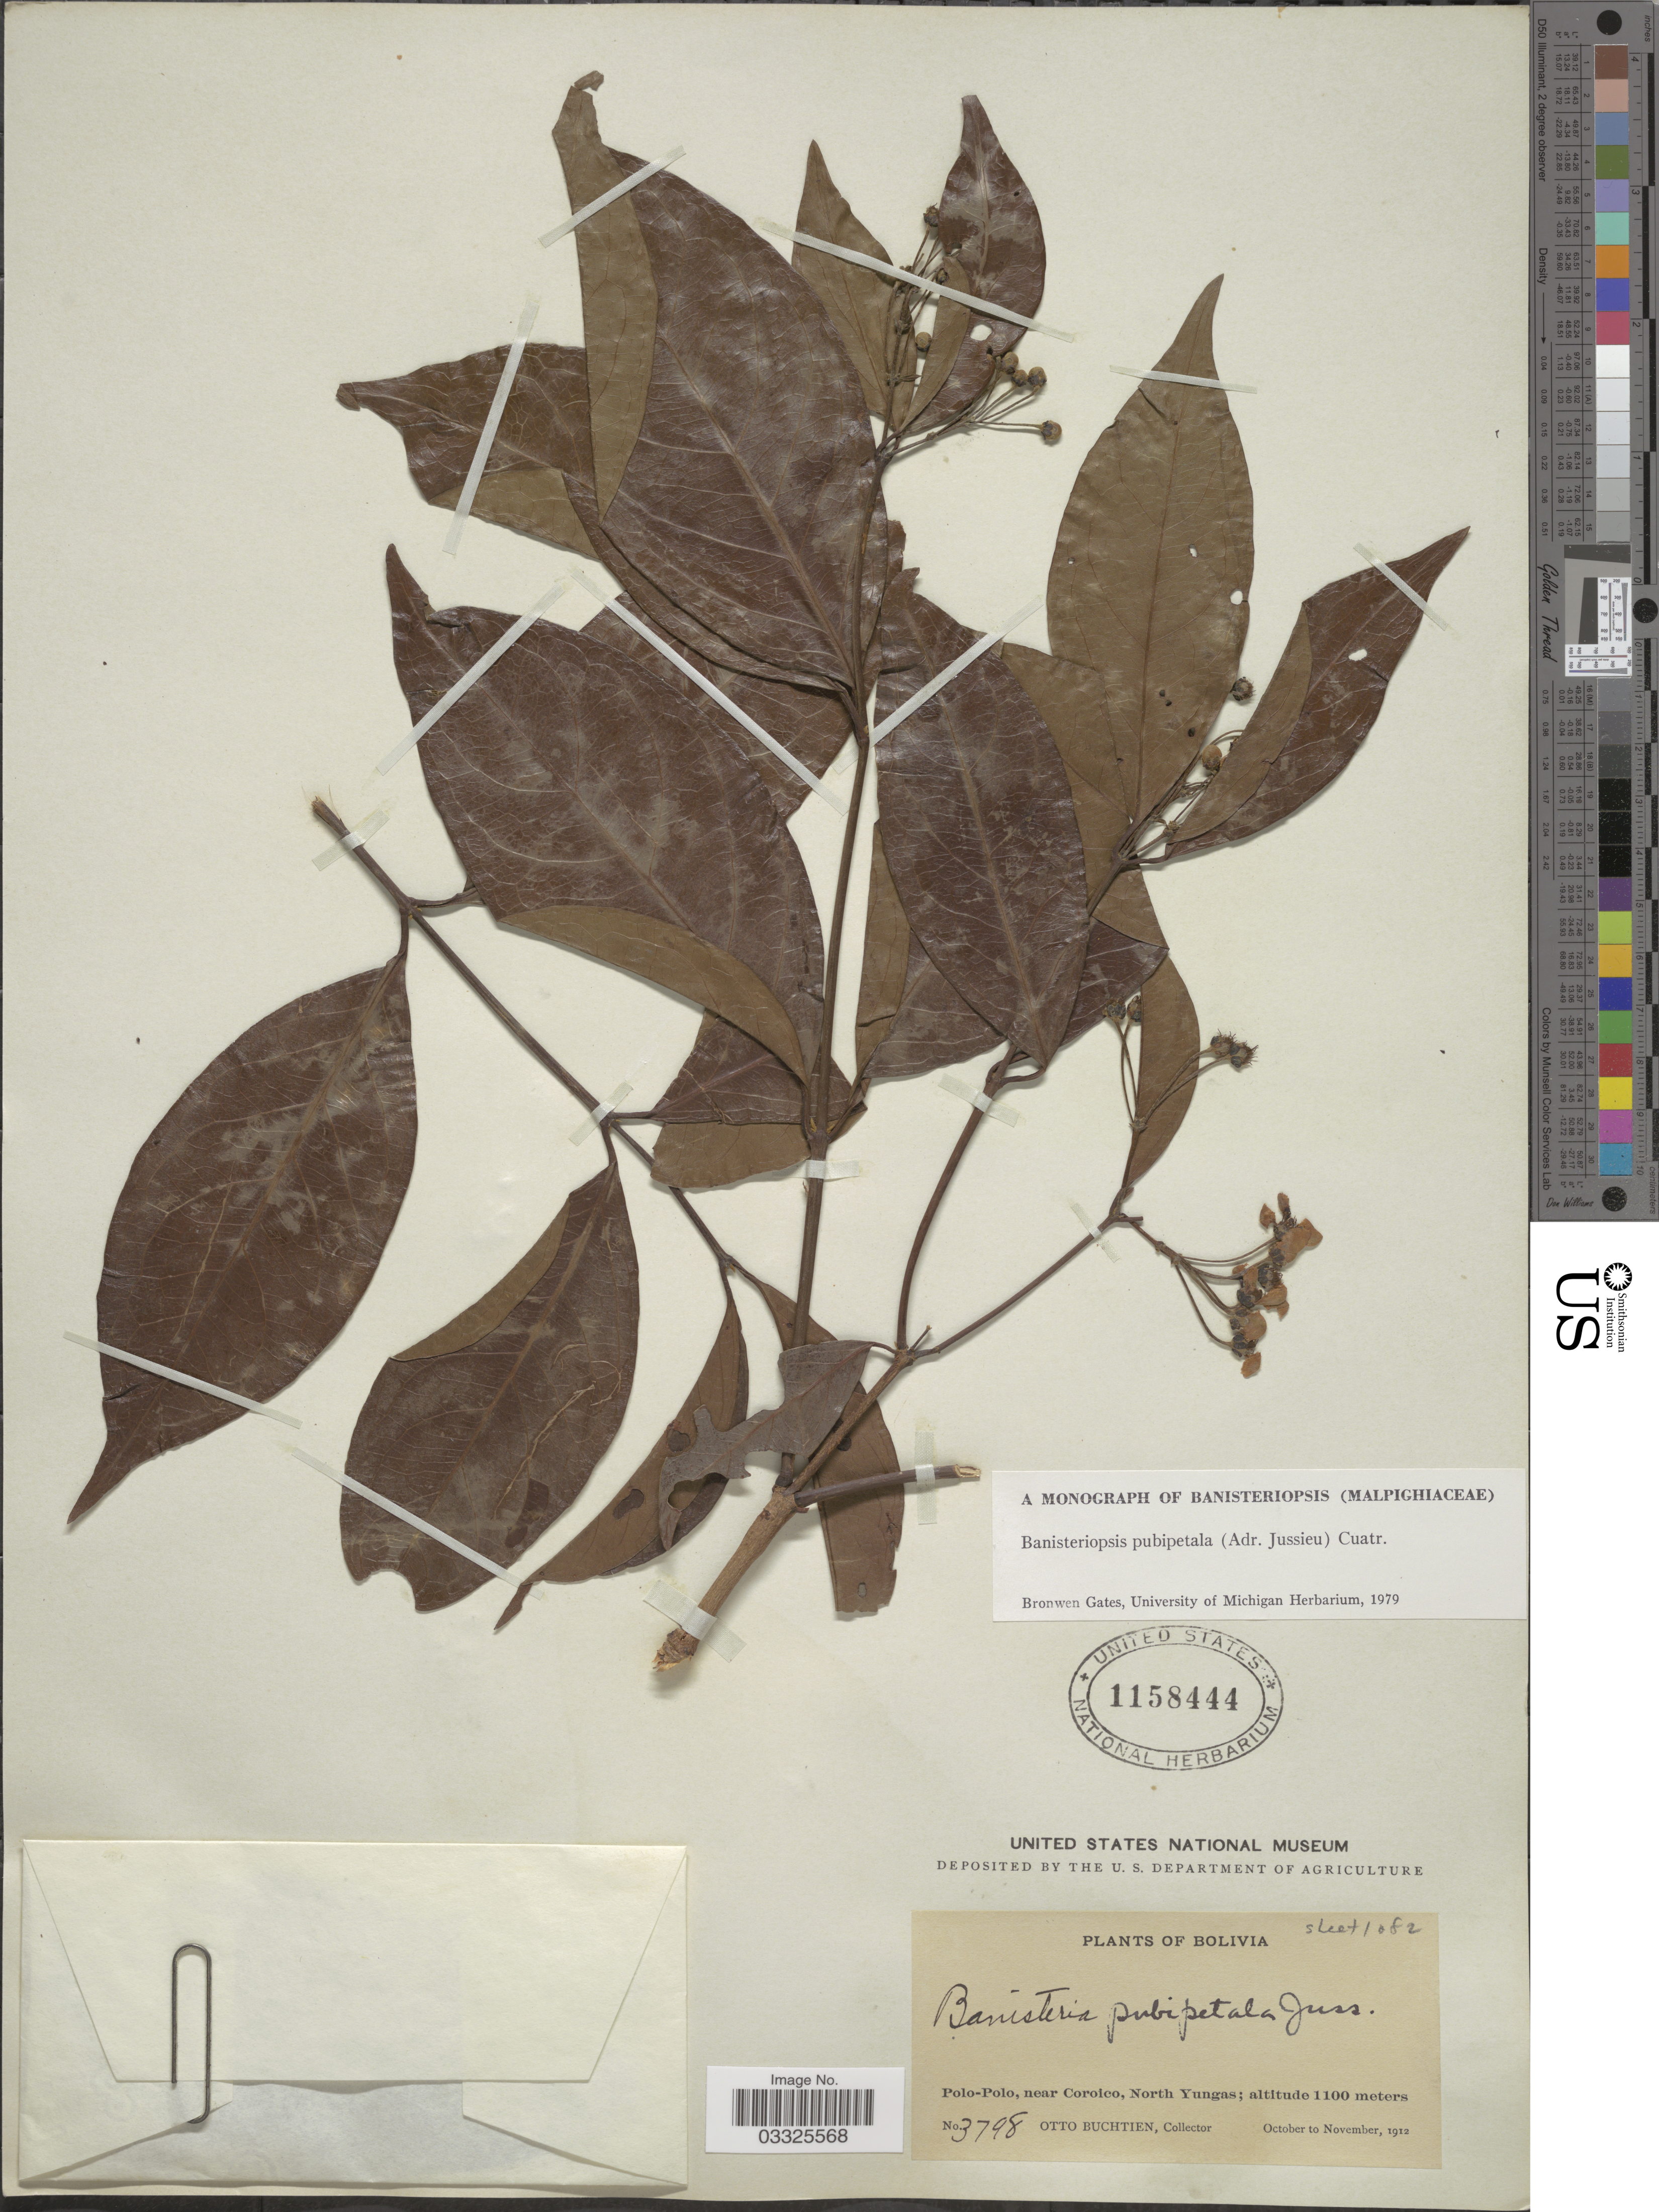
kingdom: Plantae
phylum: Tracheophyta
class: Magnoliopsida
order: Malpighiales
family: Malpighiaceae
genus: Banisteriopsis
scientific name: Banisteriopsis pubipetala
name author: (A. Juss.) Cuatrec.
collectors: O. Buchtien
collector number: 3798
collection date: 1912-10/1912-11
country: Bolivia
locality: Polo-Polo, near Coroico, North Yungas.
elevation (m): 1100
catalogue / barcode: US 1158444